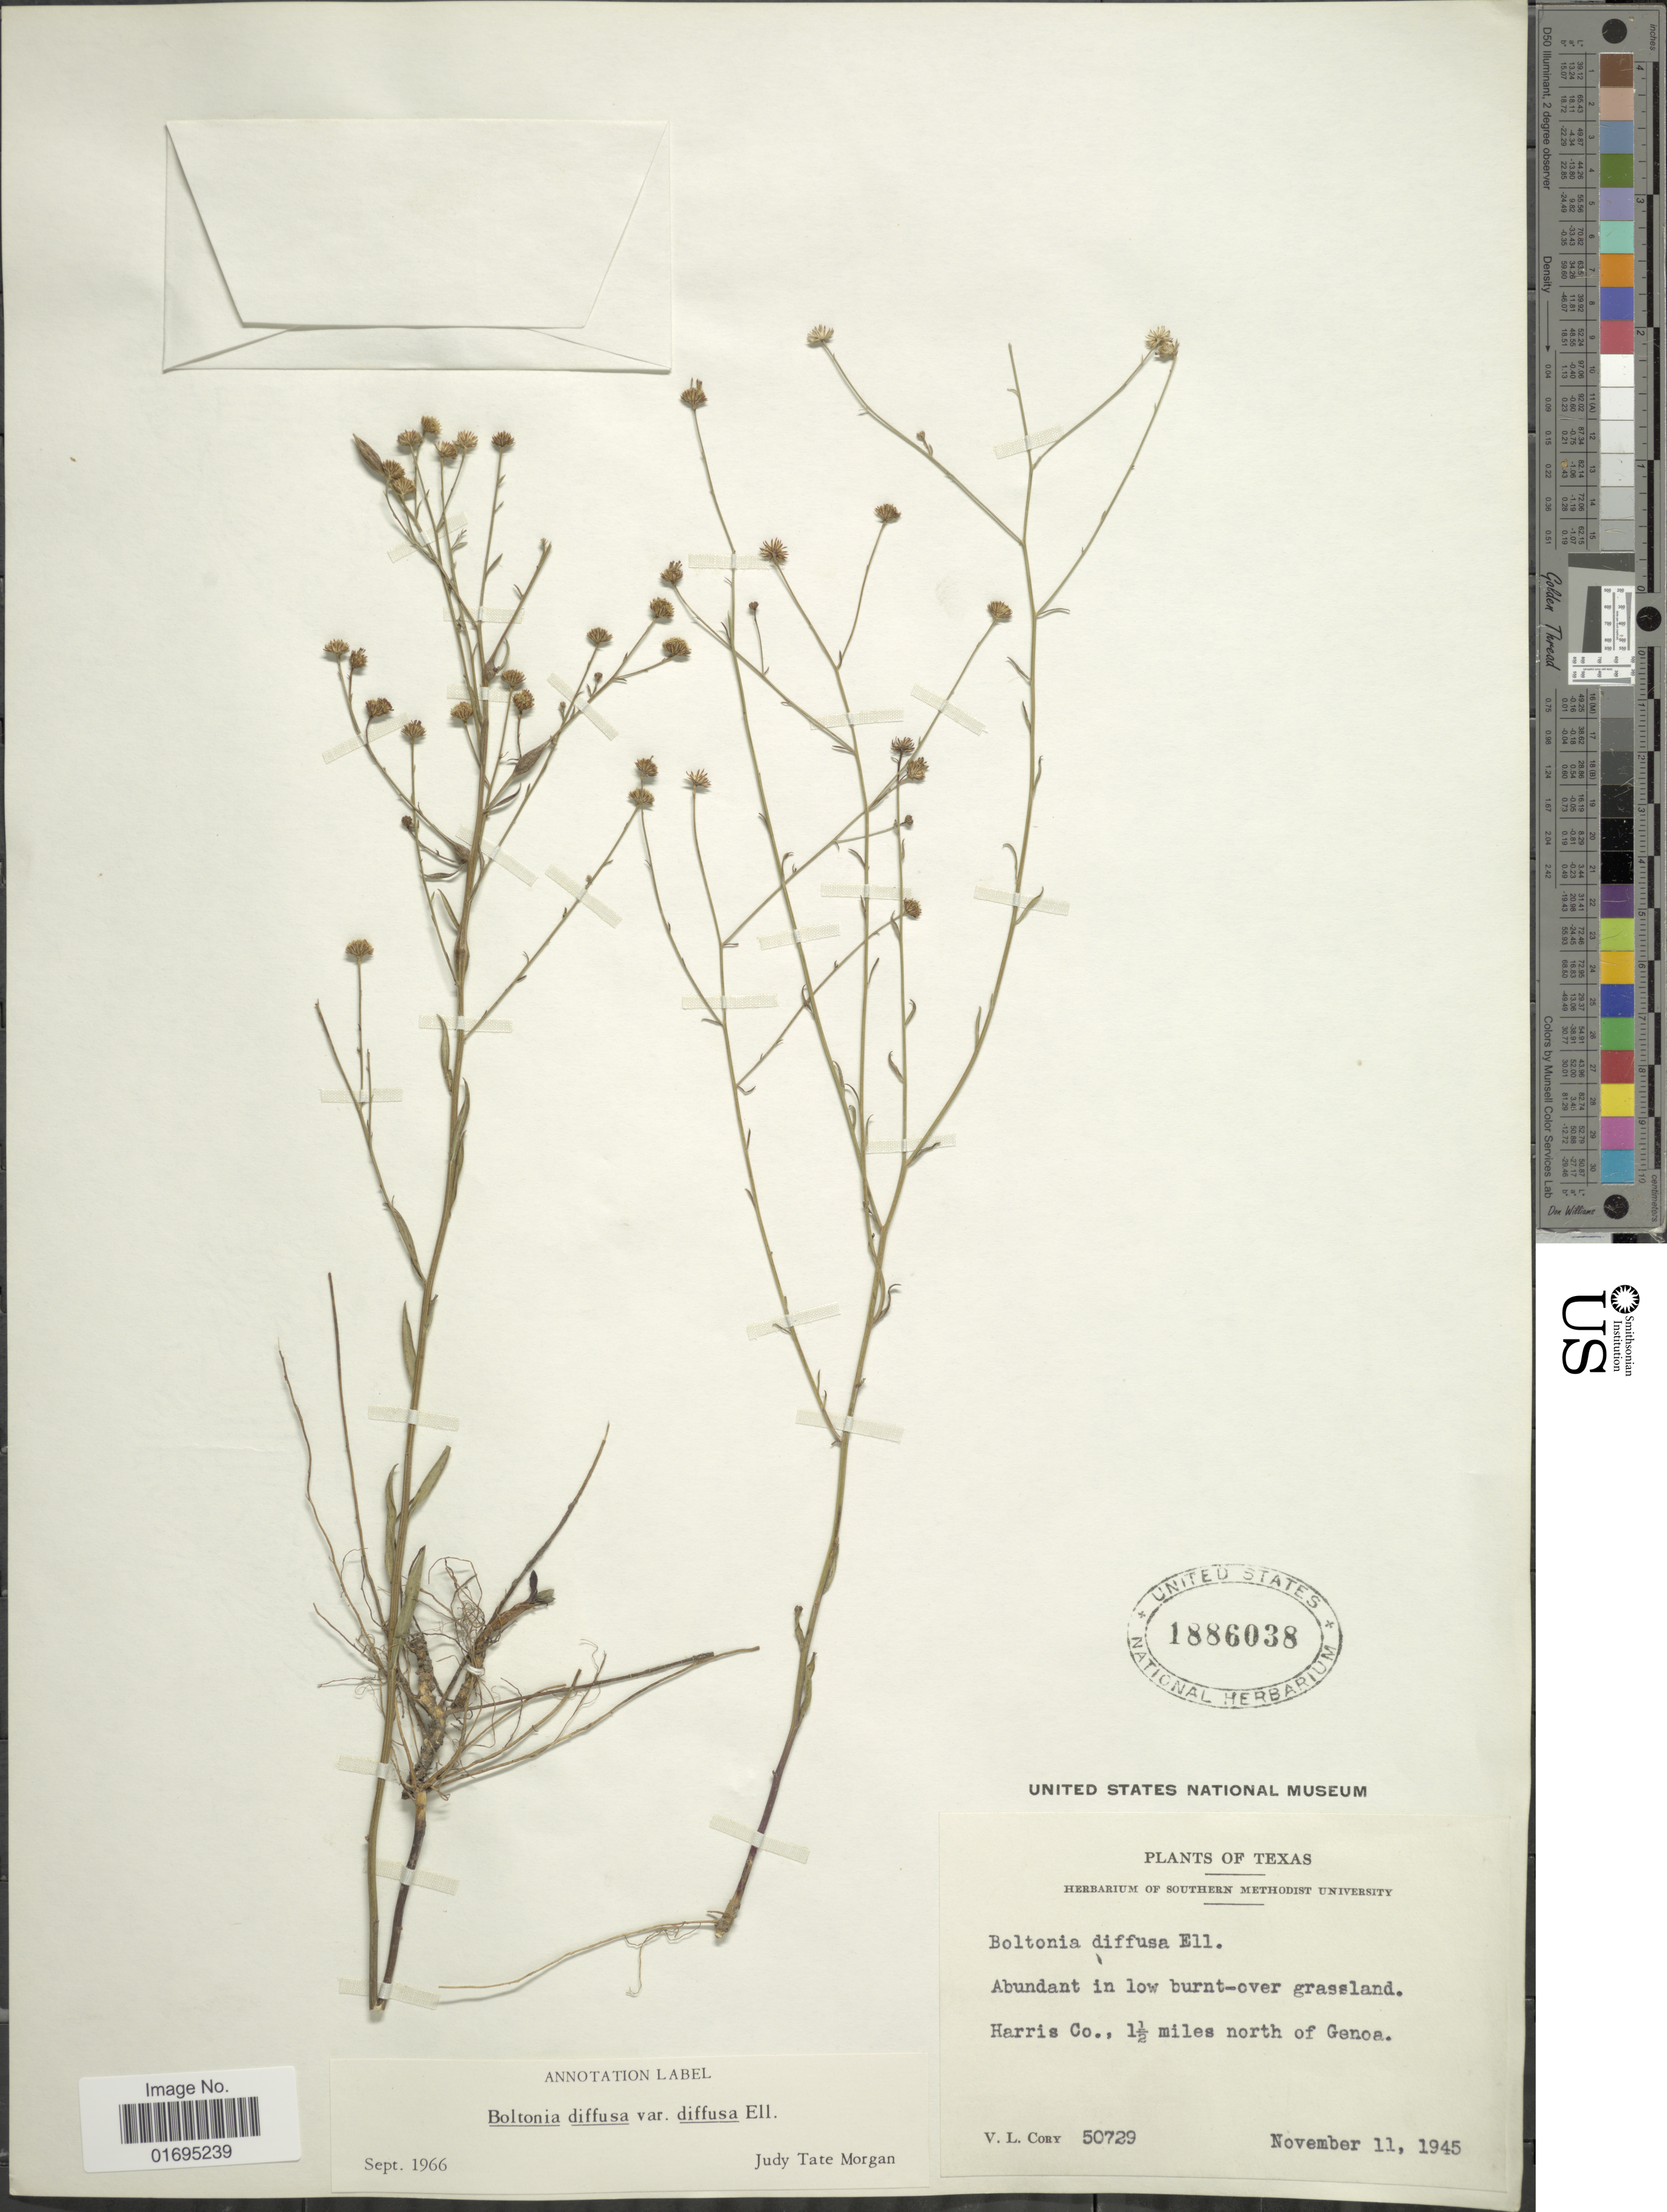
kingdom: Plantae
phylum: Tracheophyta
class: Magnoliopsida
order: Asterales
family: Asteraceae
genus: Boltonia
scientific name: Boltonia diffusa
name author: Elliott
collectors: V. Cory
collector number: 50729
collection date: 1945-11-11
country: United States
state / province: Texas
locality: Harris Co., 1,5 miles north of Genoa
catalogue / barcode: US 1886038